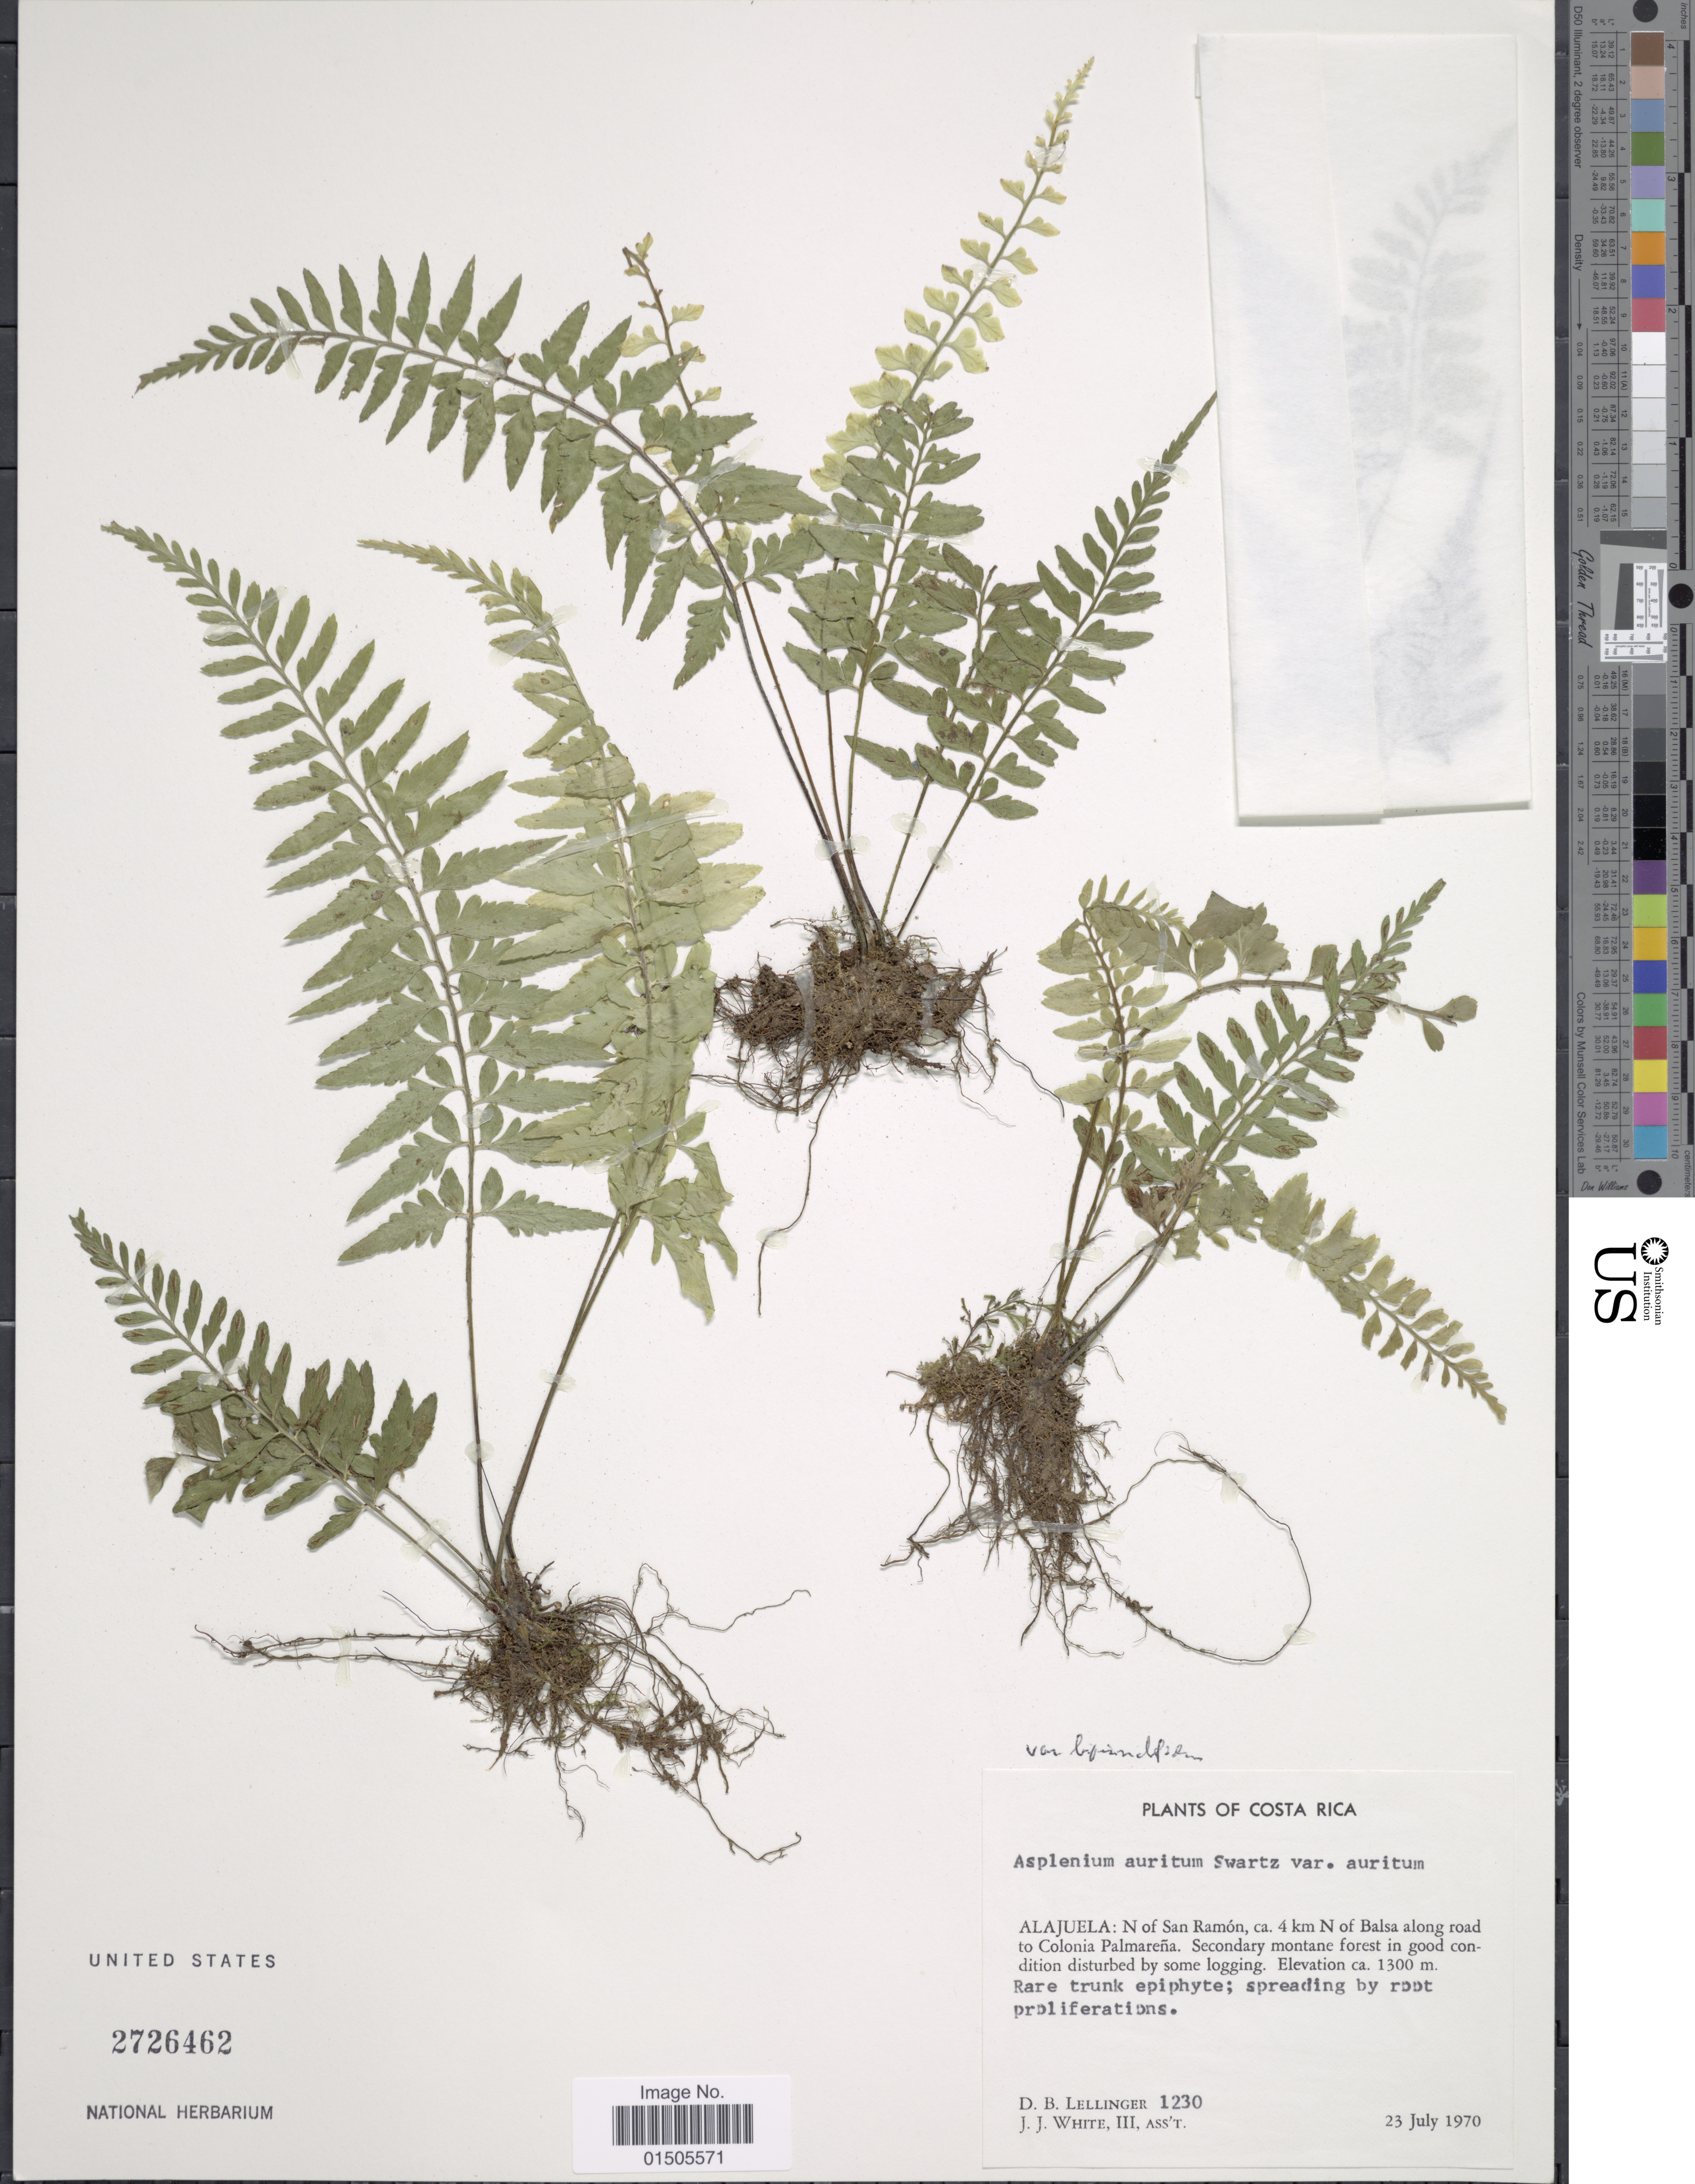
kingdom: Plantae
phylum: Tracheophyta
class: Polypodiopsida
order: Polypodiales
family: Aspleniaceae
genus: Asplenium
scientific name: Asplenium auritum var. bipinnatifidum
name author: Kunze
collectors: D. B. Lellinger & J. J. White III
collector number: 1230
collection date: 1970-07-23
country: Costa Rica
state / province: Alajuela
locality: N of san Ramon, ca. 4 km N of Balsa along road to Colonia Palmarena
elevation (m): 1300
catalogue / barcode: US 2726462